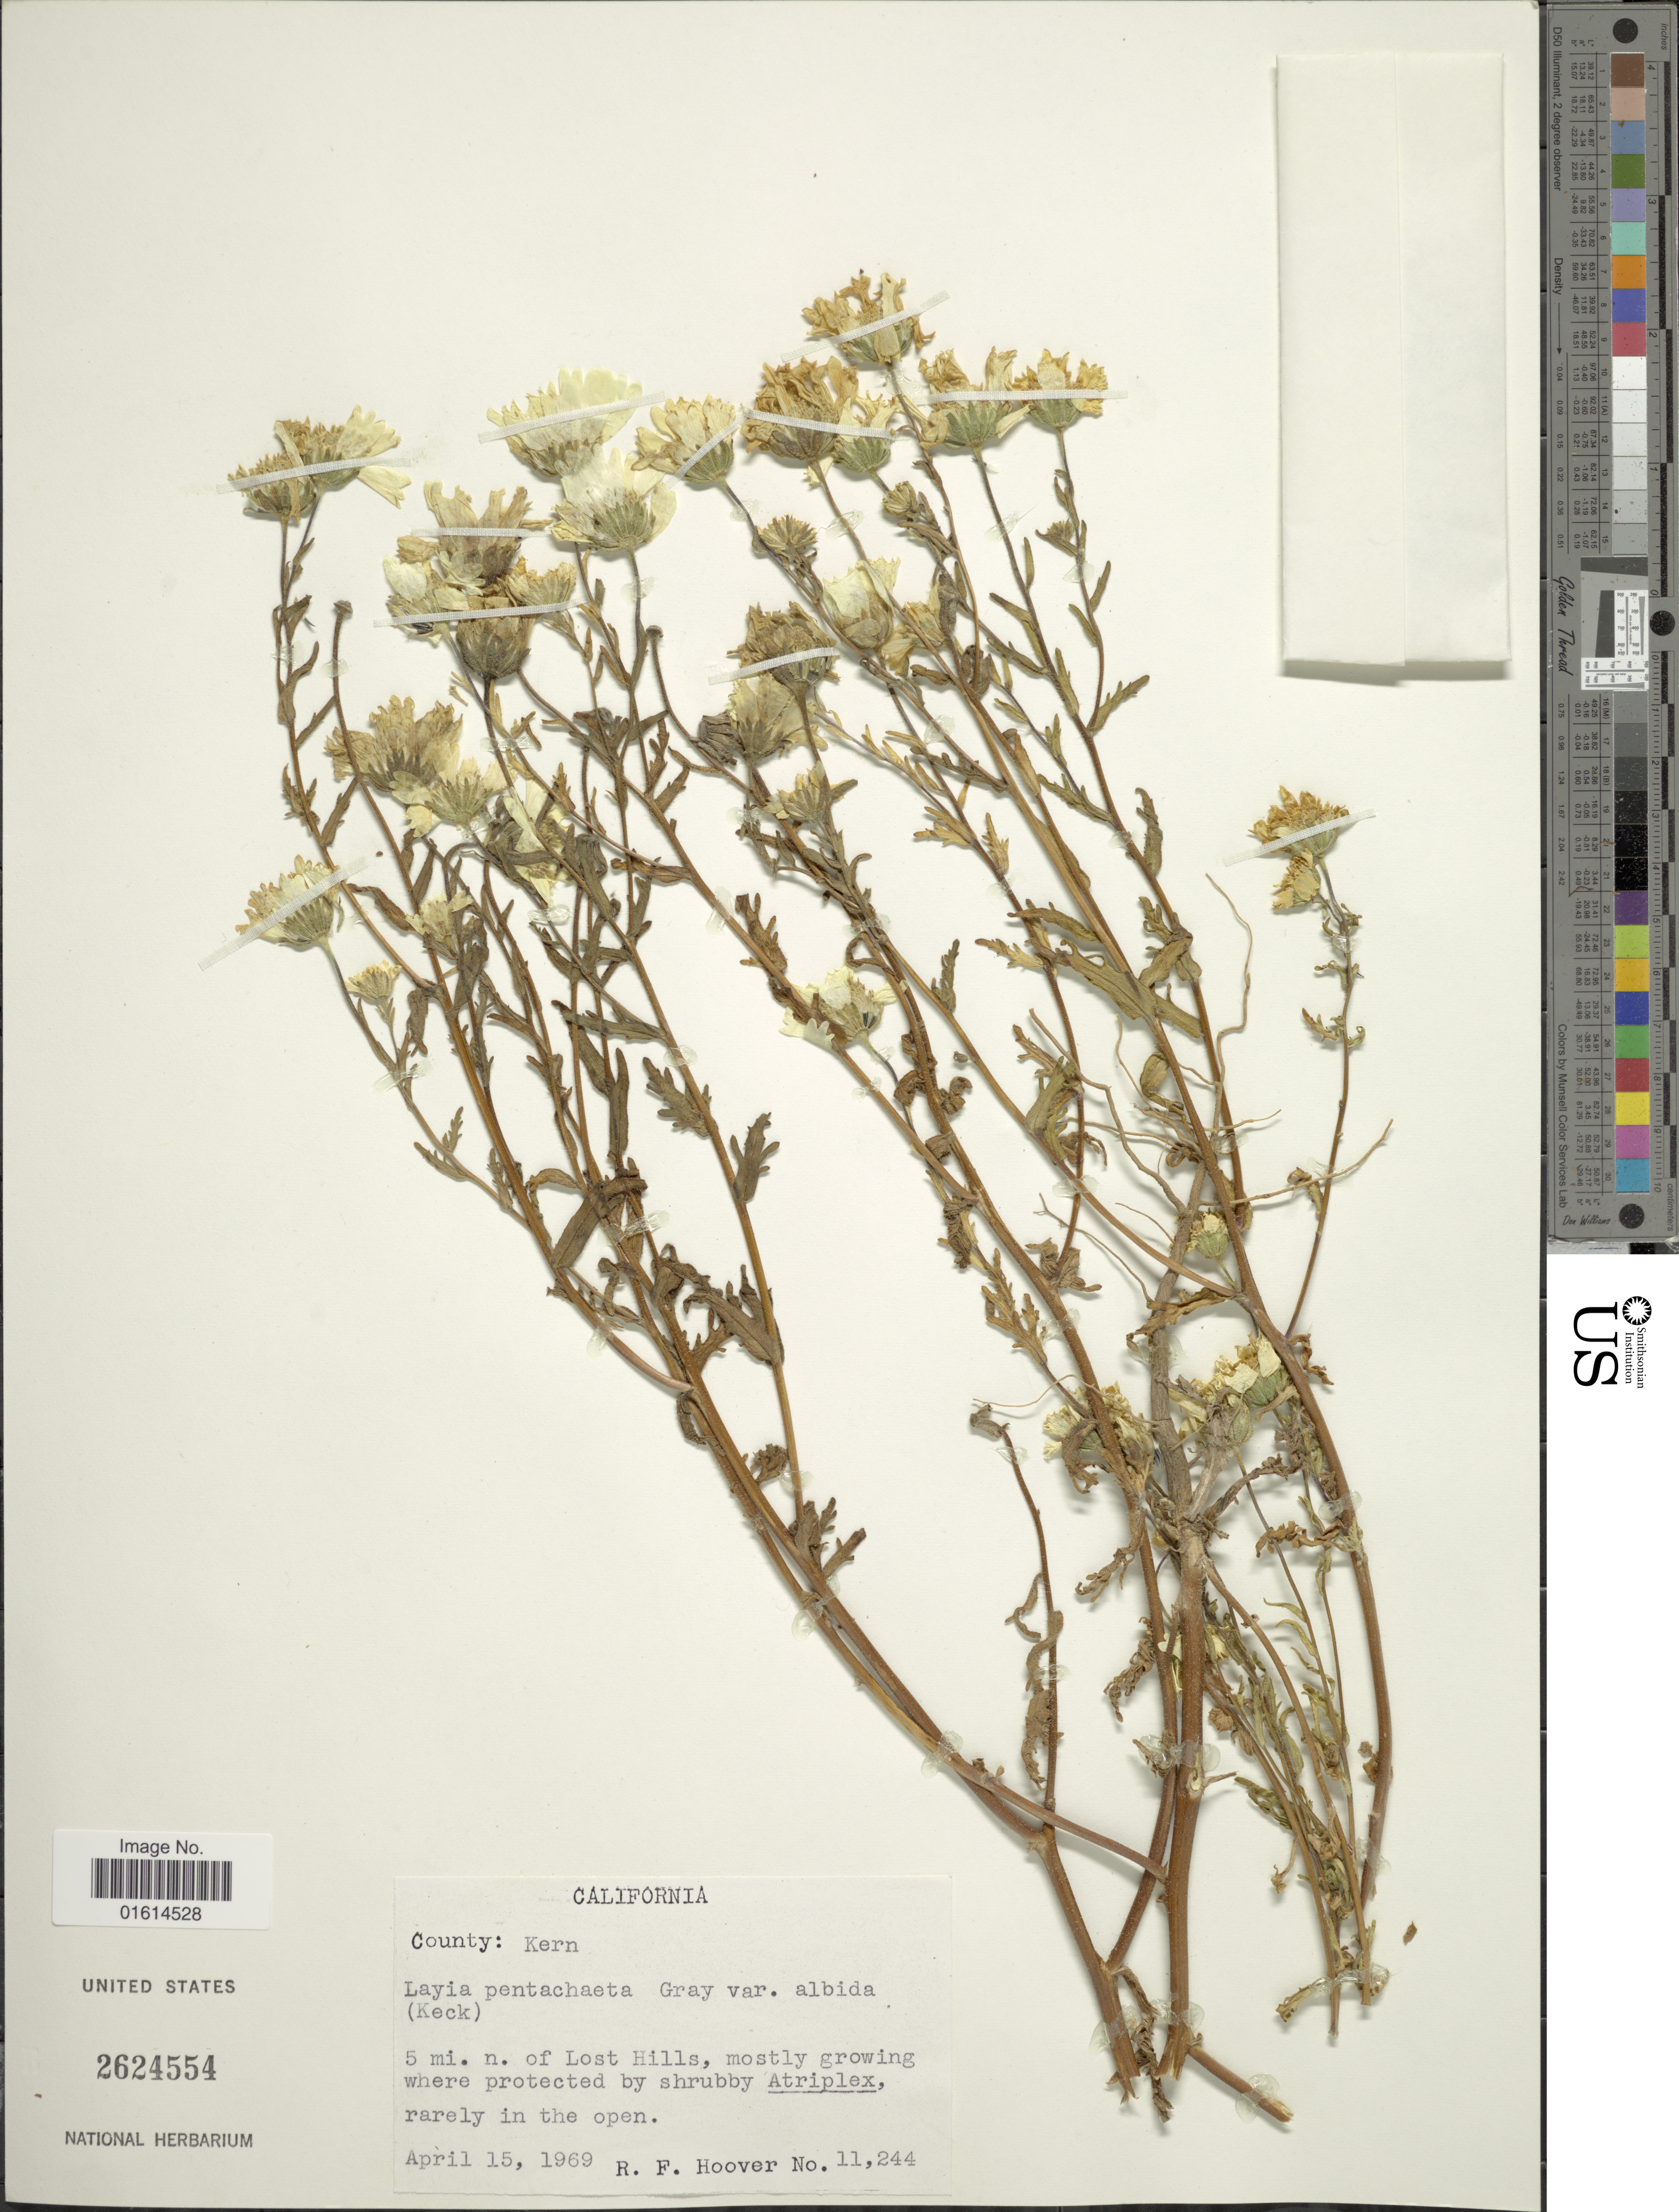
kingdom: Plantae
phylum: Tracheophyta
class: Magnoliopsida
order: Asterales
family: Asteraceae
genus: Layia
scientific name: Layia pentachaeta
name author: A. Gray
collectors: R. F. Hoover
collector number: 11244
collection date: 1969-04-15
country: United States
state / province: California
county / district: Kern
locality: County Kern, 5 mi. n. of Lost Hills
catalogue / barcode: US 2624554